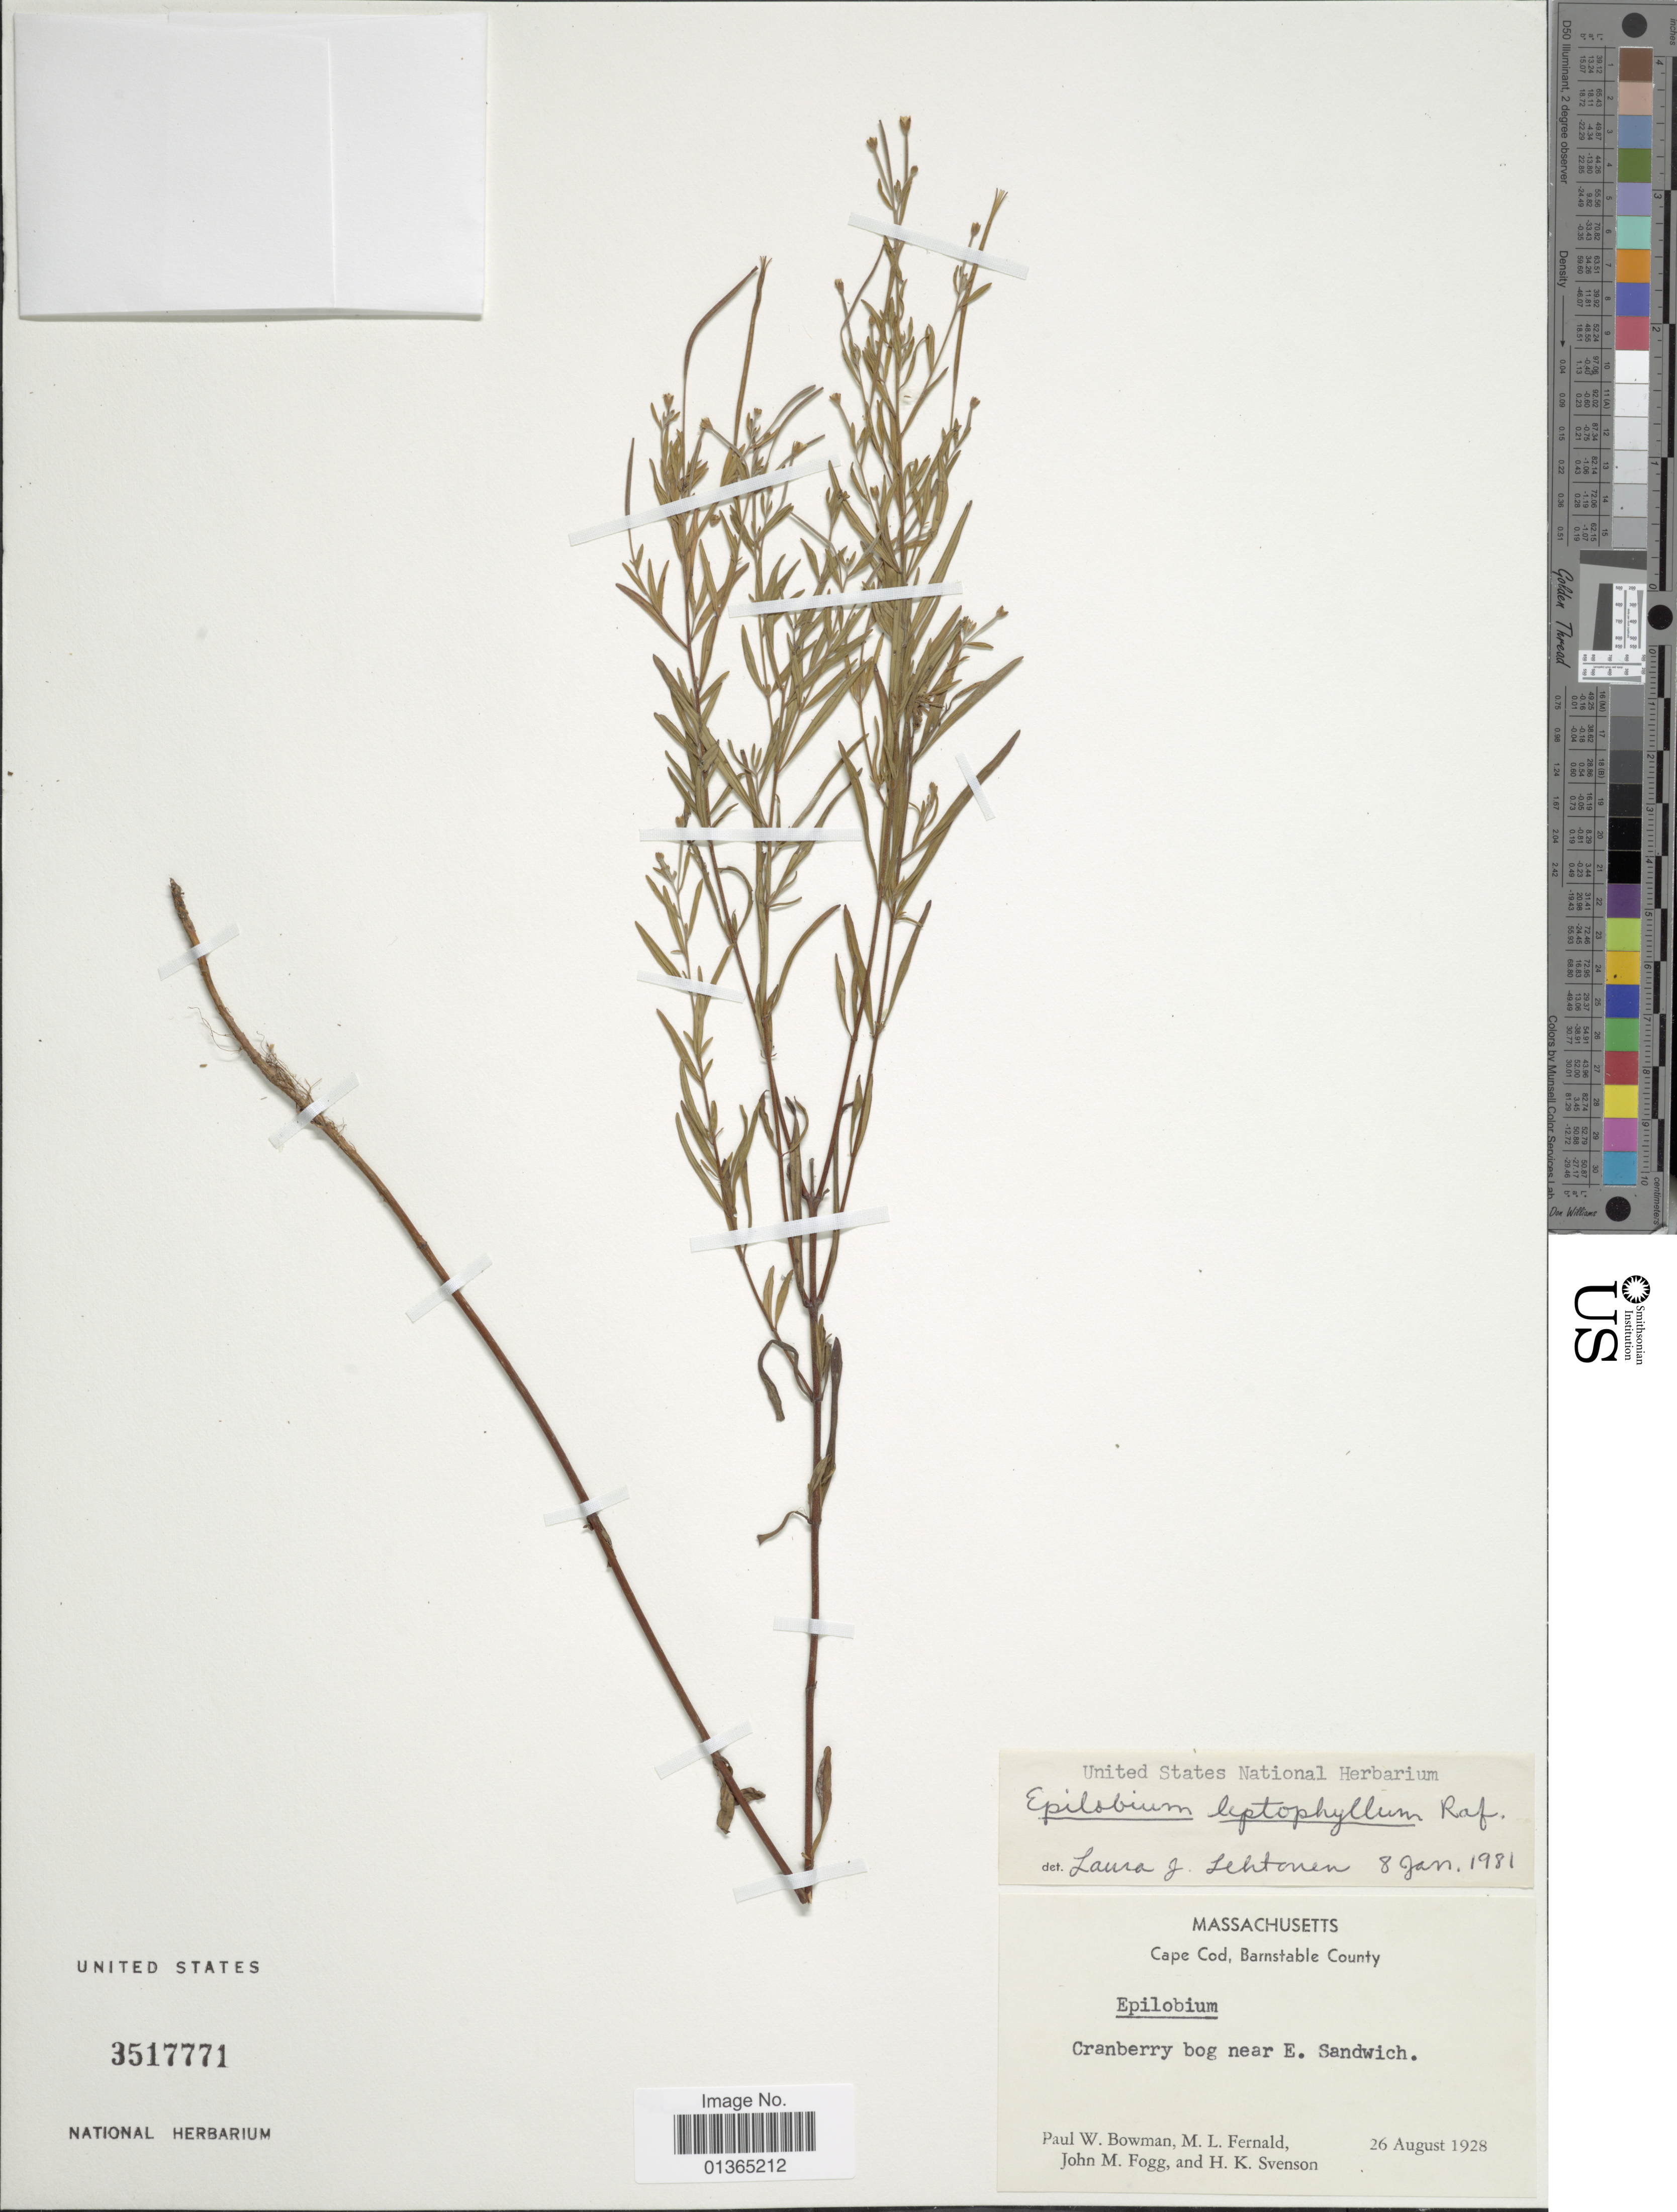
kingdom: Plantae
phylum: Tracheophyta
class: Magnoliopsida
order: Myrtales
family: Onagraceae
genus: Epilobium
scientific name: Epilobium leptophyllum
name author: Raf.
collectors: P. Bowman, M. L. Fernald, J. Fogg & H. K. Svenson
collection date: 1928-08-26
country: United States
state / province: Massachusetts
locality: Cape Cod, Barnstable County. Cranberry bog near E. Sandwich.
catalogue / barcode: US 3517771